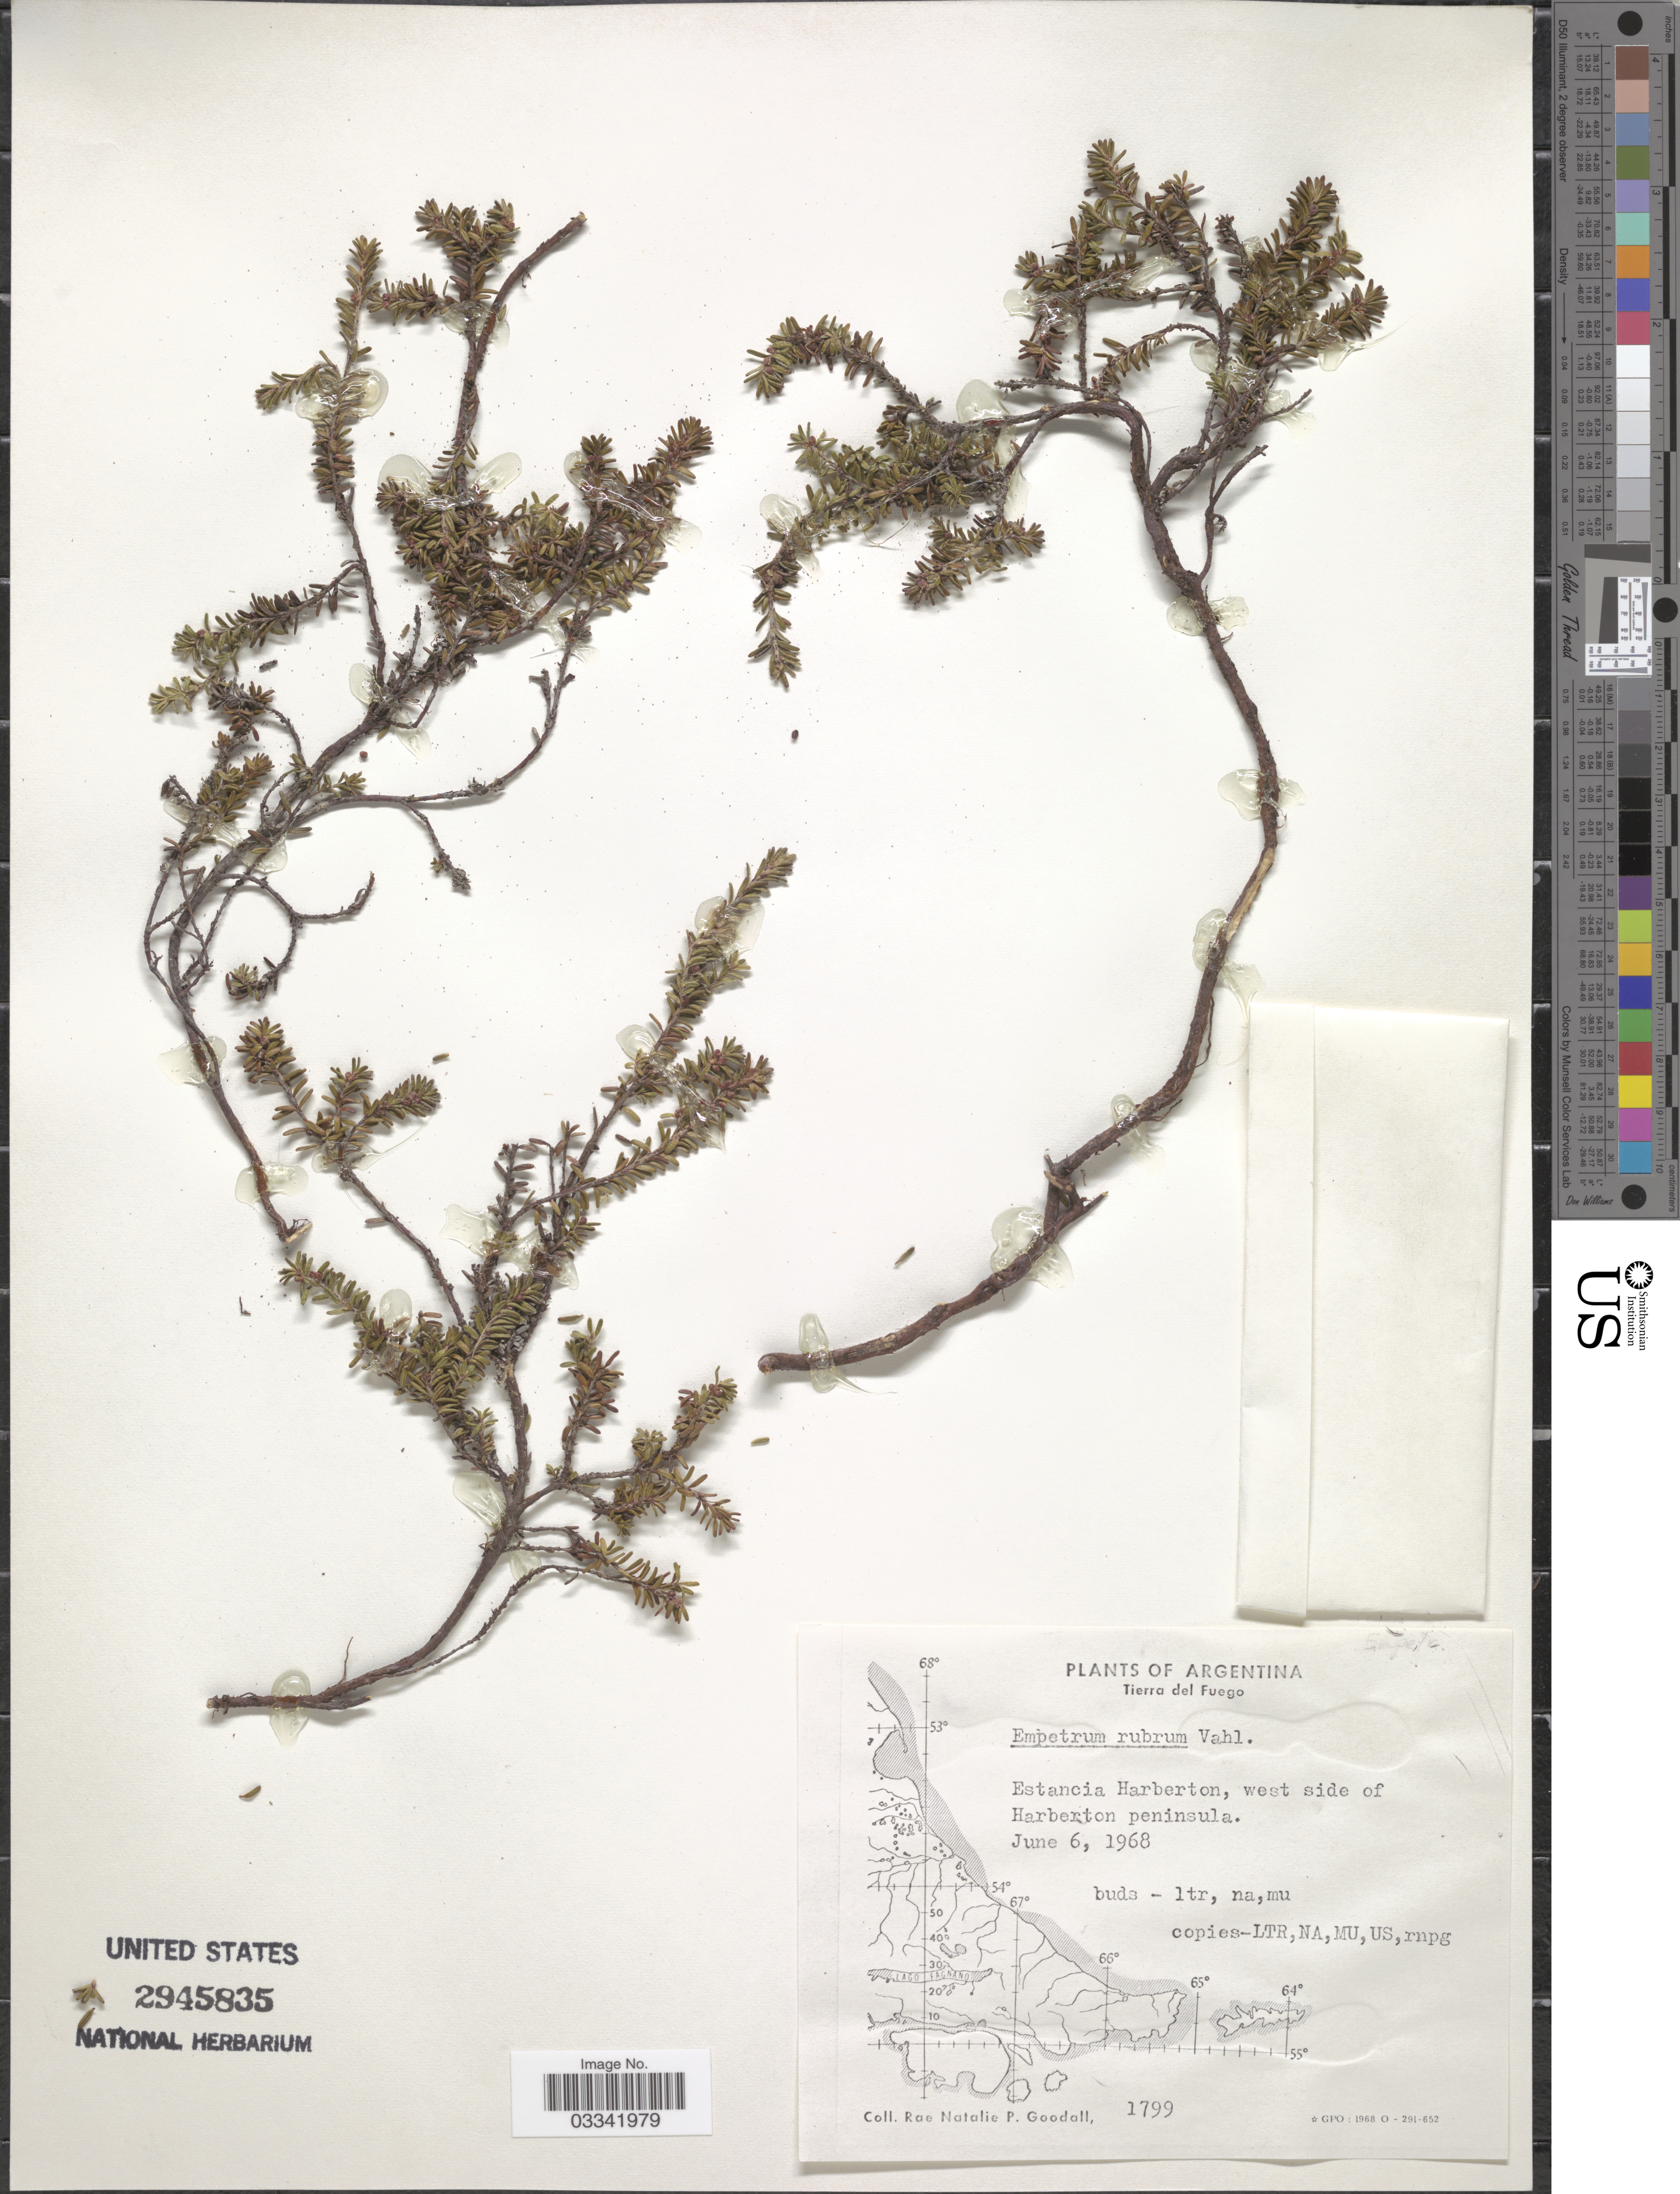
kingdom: Plantae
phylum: Tracheophyta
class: Magnoliopsida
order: Ericales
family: Ericaceae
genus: Empetrum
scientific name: Empetrum rubrum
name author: Vahl ex Willd.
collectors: R. Goodall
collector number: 1799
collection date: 1968-06-06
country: Argentina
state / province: Tierra del Fuego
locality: Estancia Harberton, west side of Harberton peninsula.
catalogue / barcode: US 2945835